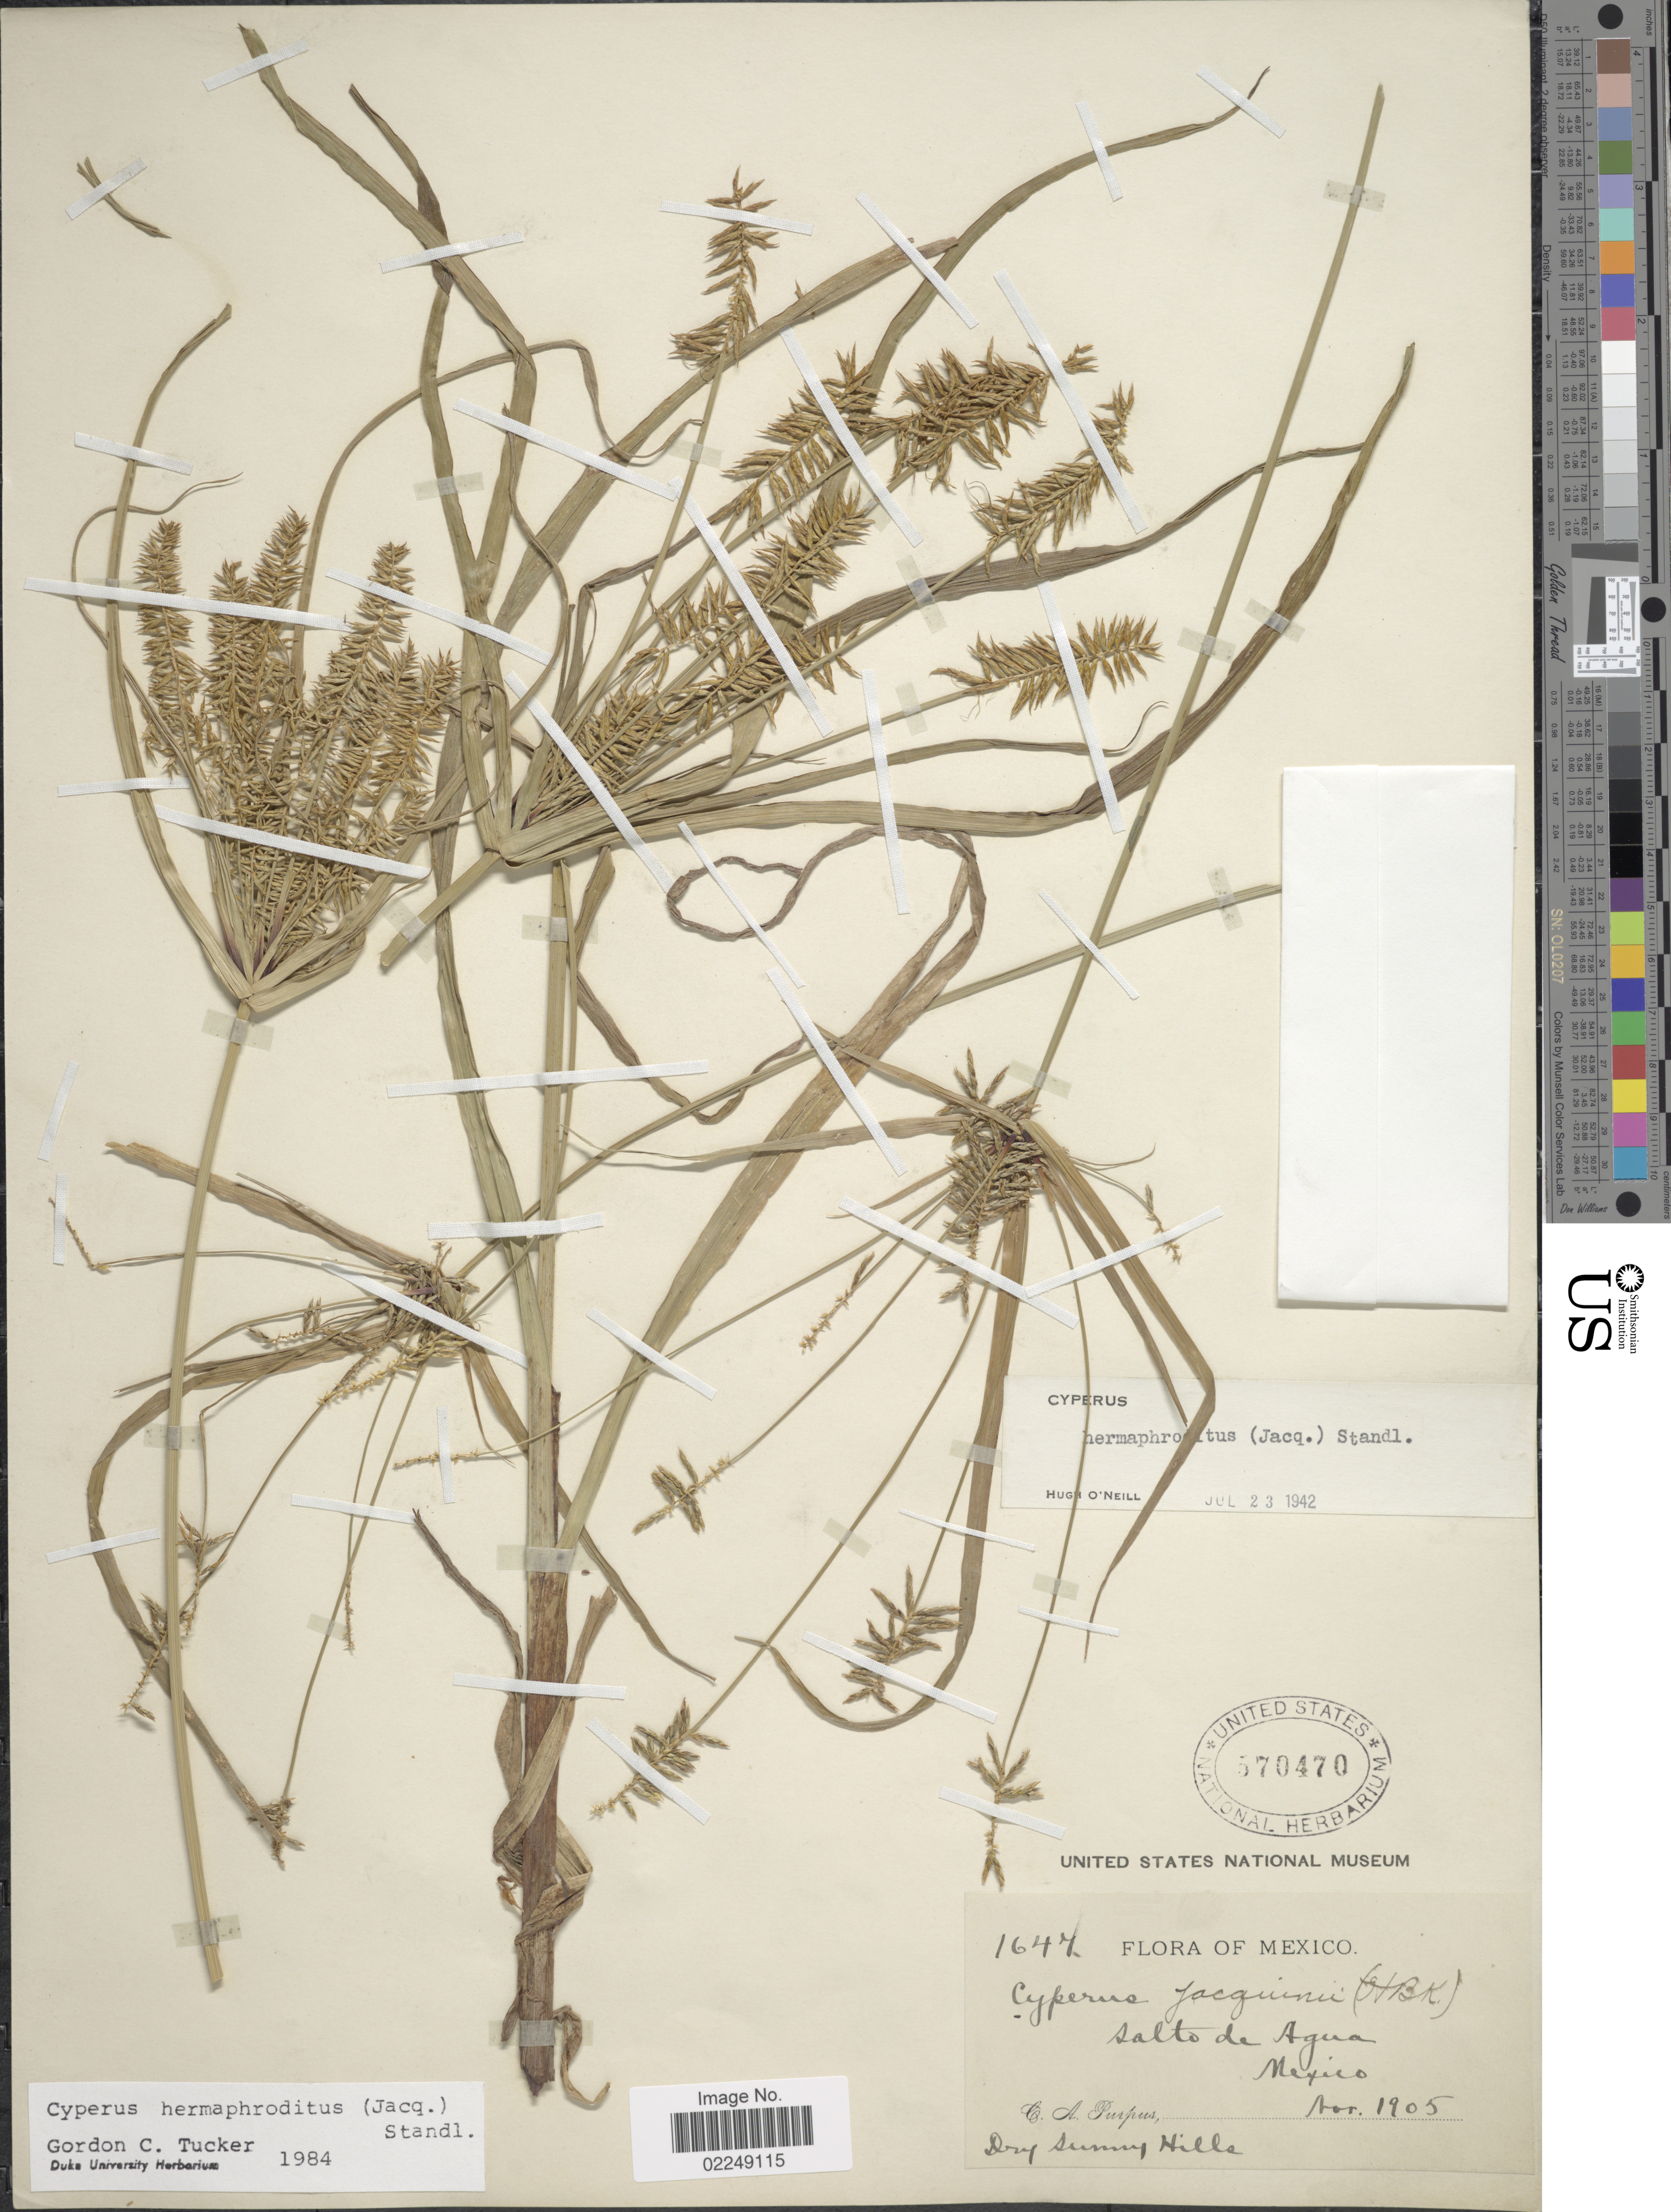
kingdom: Plantae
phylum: Tracheophyta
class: Liliopsida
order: Poales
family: Cyperaceae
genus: Cyperus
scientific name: Cyperus hermaphroditus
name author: (Jacq.) Standl.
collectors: C. A. Purpus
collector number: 1647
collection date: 1905-11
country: Mexico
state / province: Chiapas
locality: Salto de Agua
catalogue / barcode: US 570470